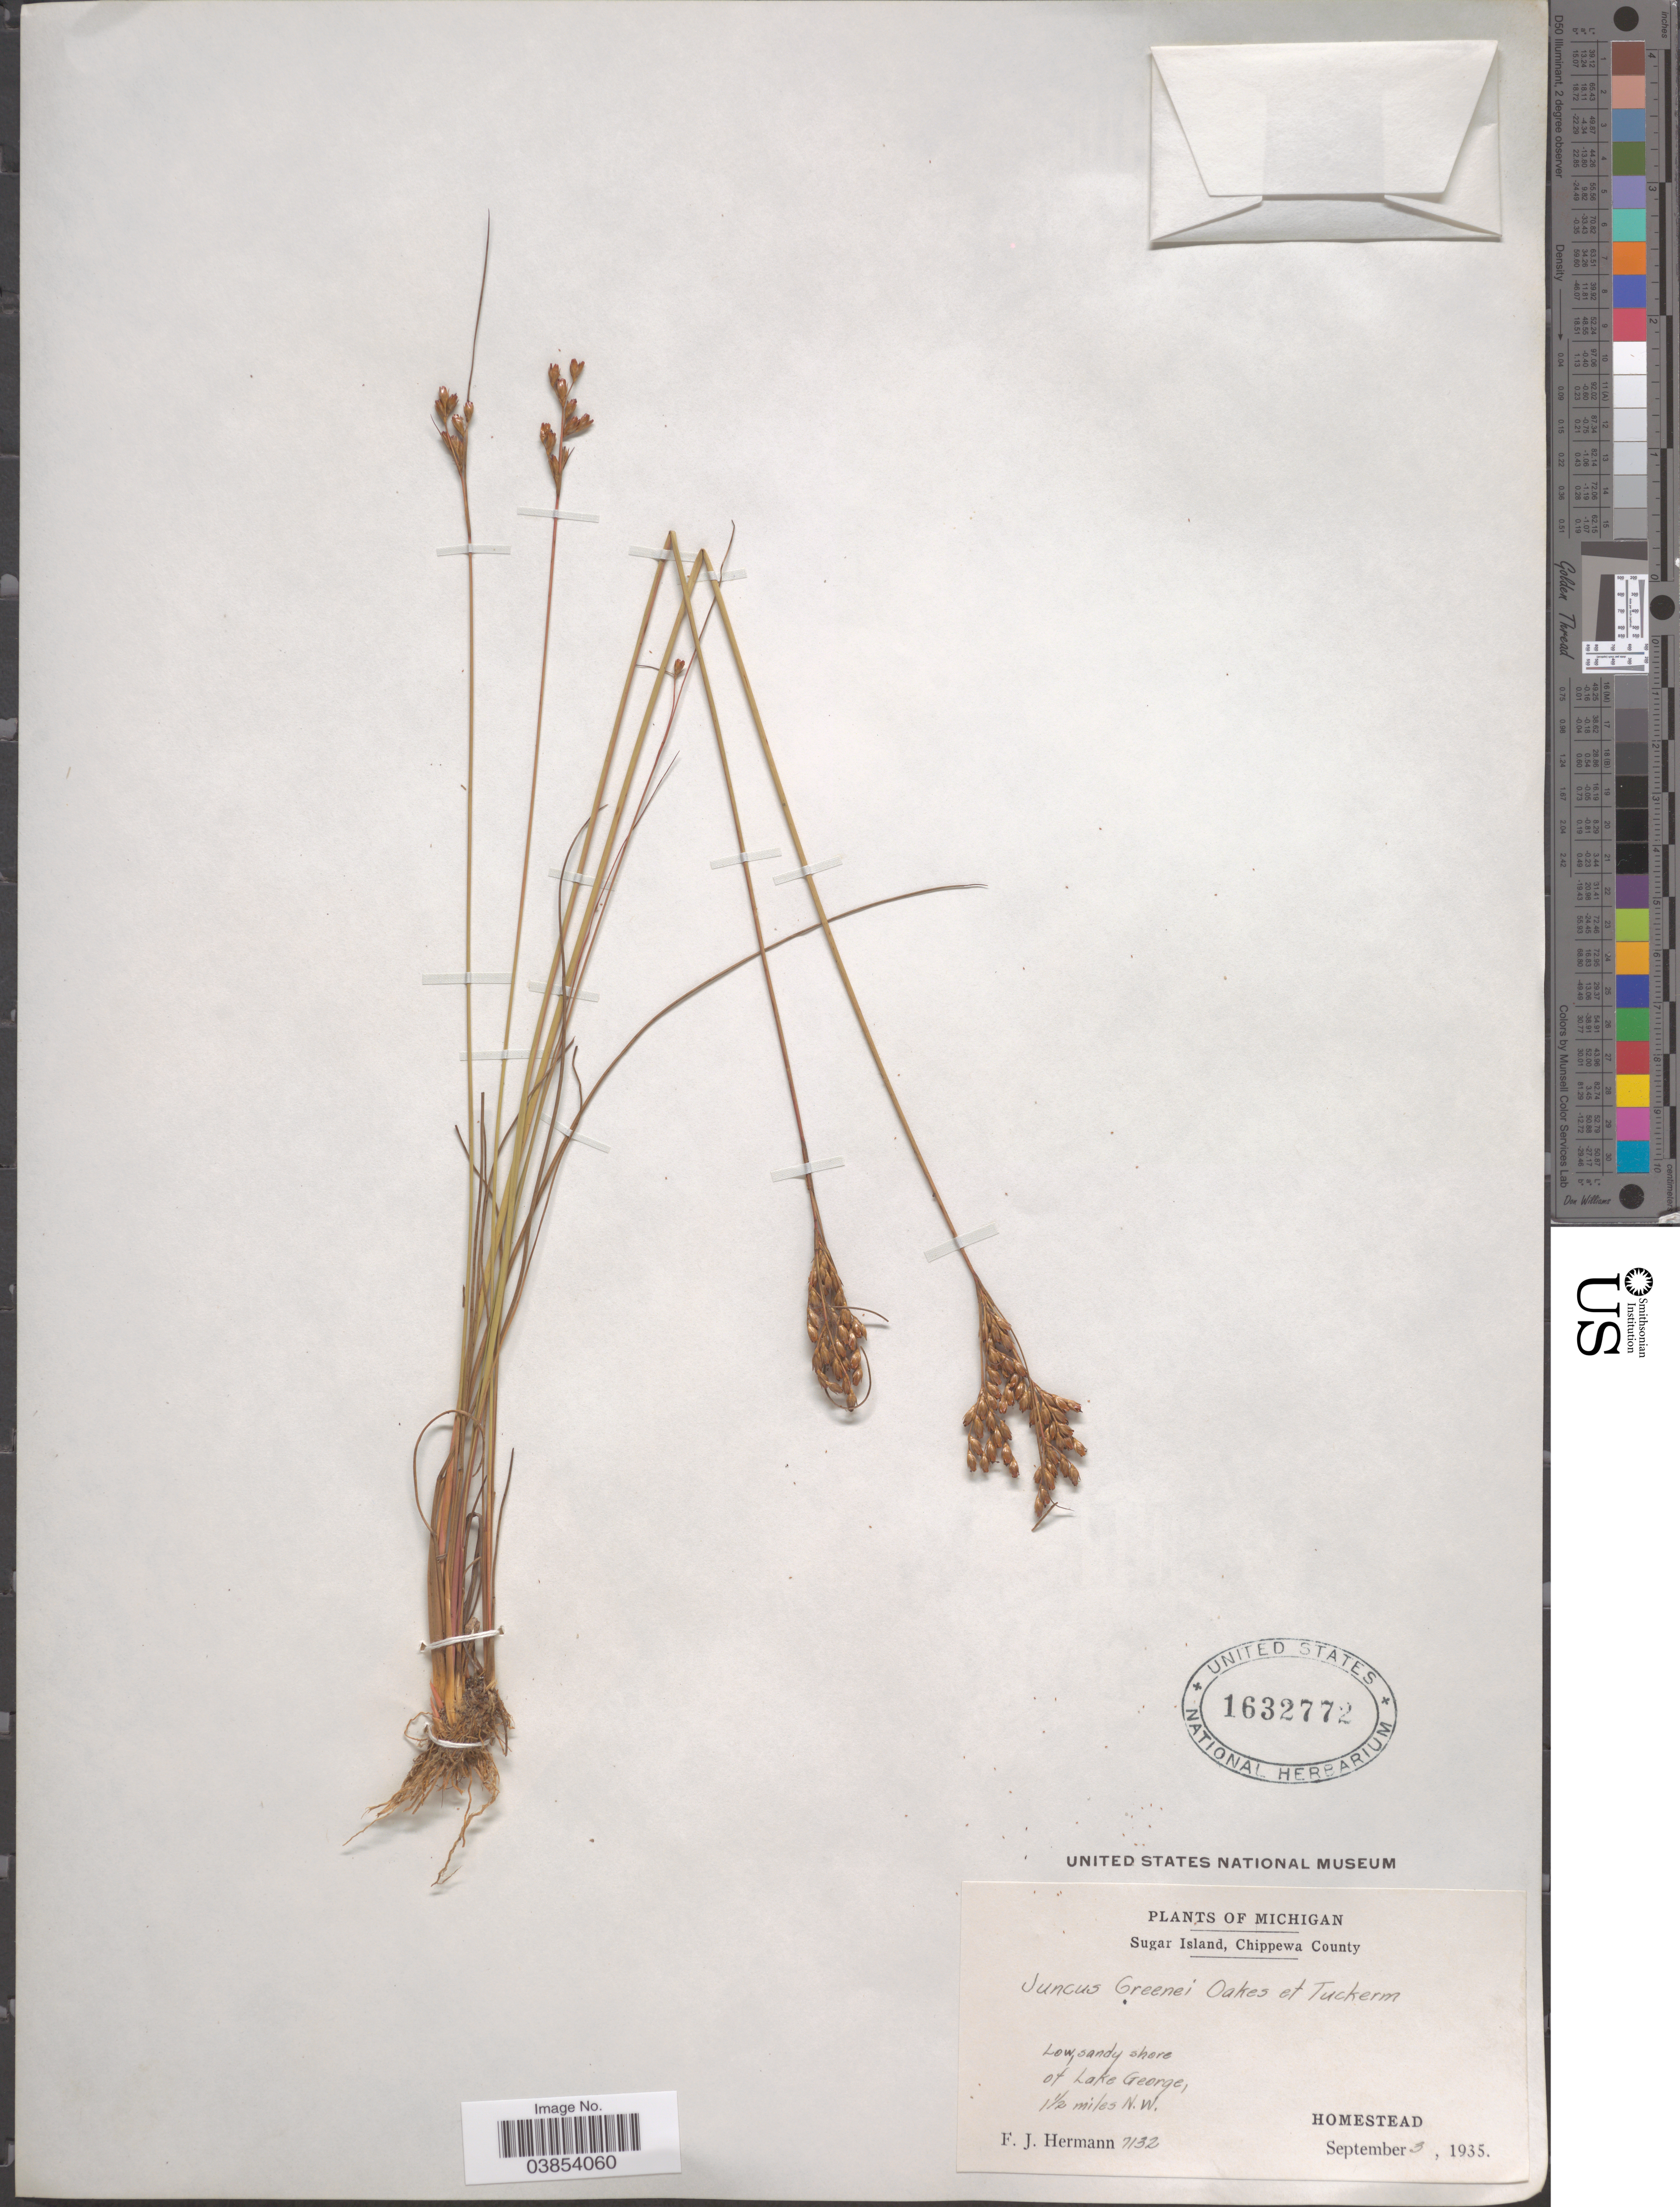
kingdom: Plantae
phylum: Tracheophyta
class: Liliopsida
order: Poales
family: Juncaceae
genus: Juncus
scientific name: Juncus greenei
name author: Oakes & Tuck.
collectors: F. J. Hermann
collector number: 7132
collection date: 1935-09-03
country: United States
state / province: Michigan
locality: Sugar Island, Chippewa County. Shore of Lake Georgem 1½ miles N.W. Homestead.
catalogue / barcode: US 1632772